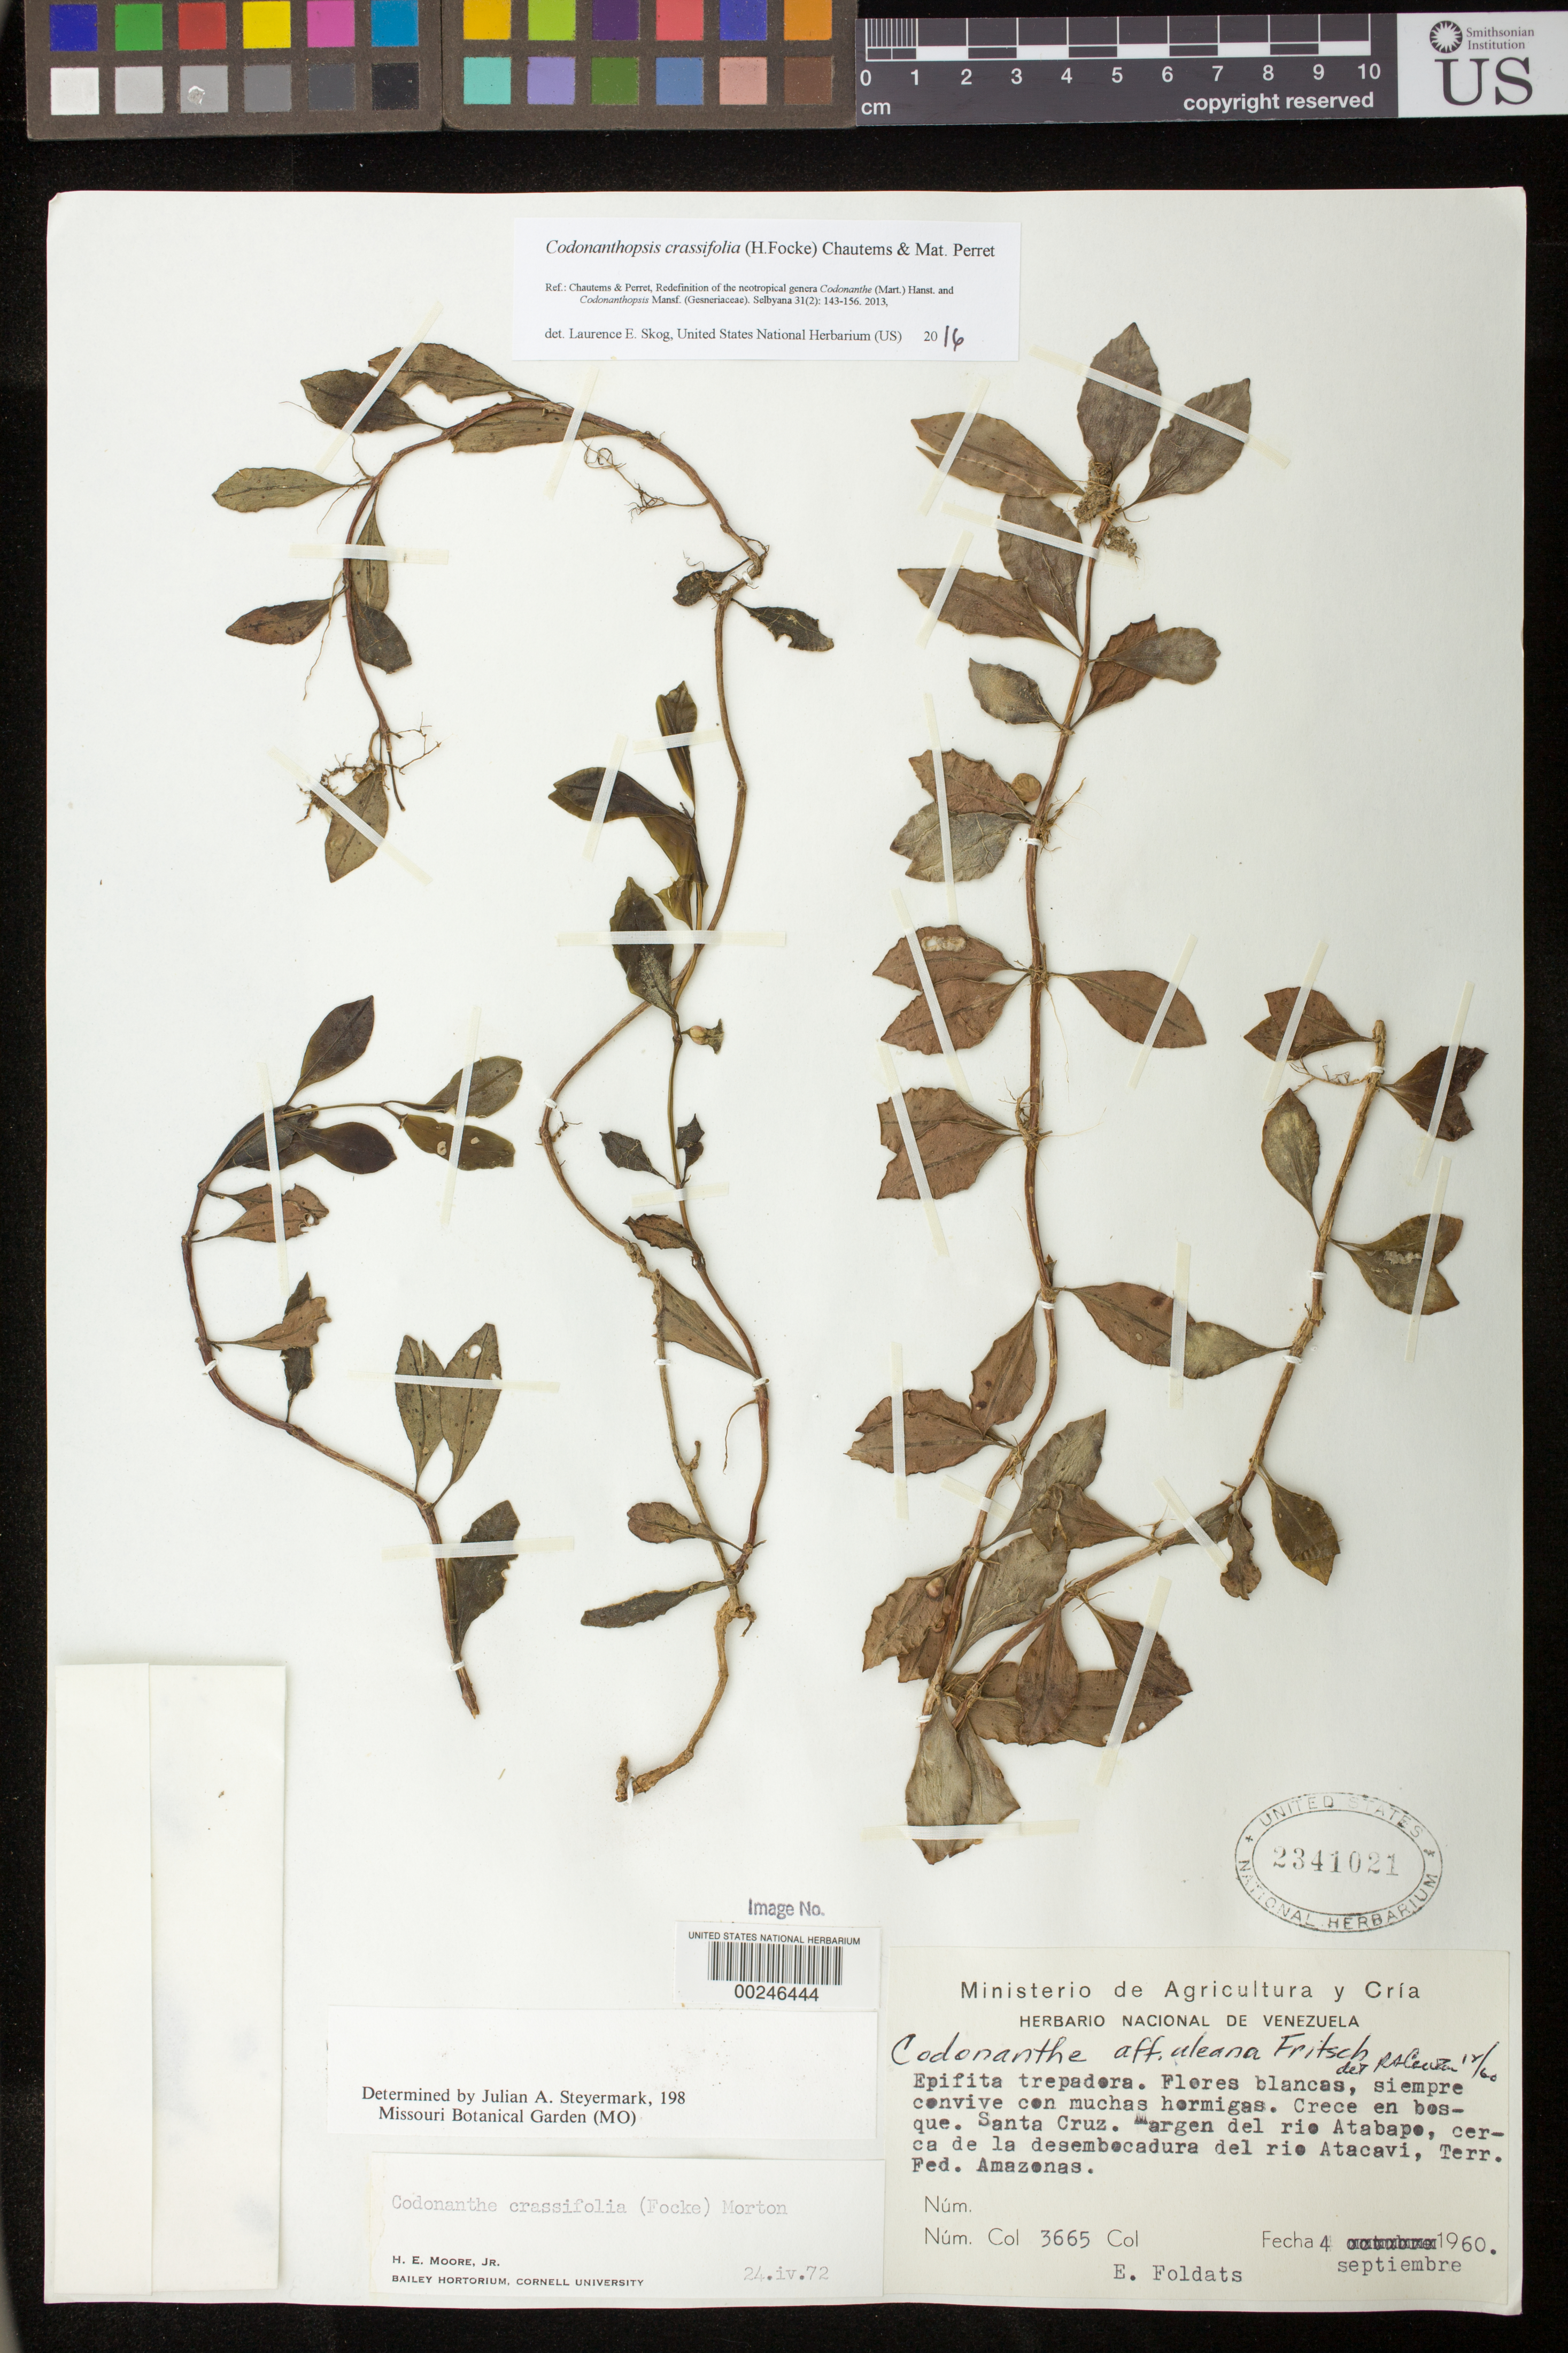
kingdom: Plantae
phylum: Tracheophyta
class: Magnoliopsida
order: Lamiales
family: Gesneriaceae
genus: Codonanthopsis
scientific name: Codonanthopsis crassifolia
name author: (H. Focke) Chautems & Mat.Perret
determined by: Skog, Laurence E.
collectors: E. Foldats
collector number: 3665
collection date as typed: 04 Sep 1960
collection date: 1960-09-04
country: Venezuela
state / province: Amazonas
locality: Santa Cruz, bank of Rio Atabapo, near the mouth of Rio Atacavi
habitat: Growing in forest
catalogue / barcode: US 2341021